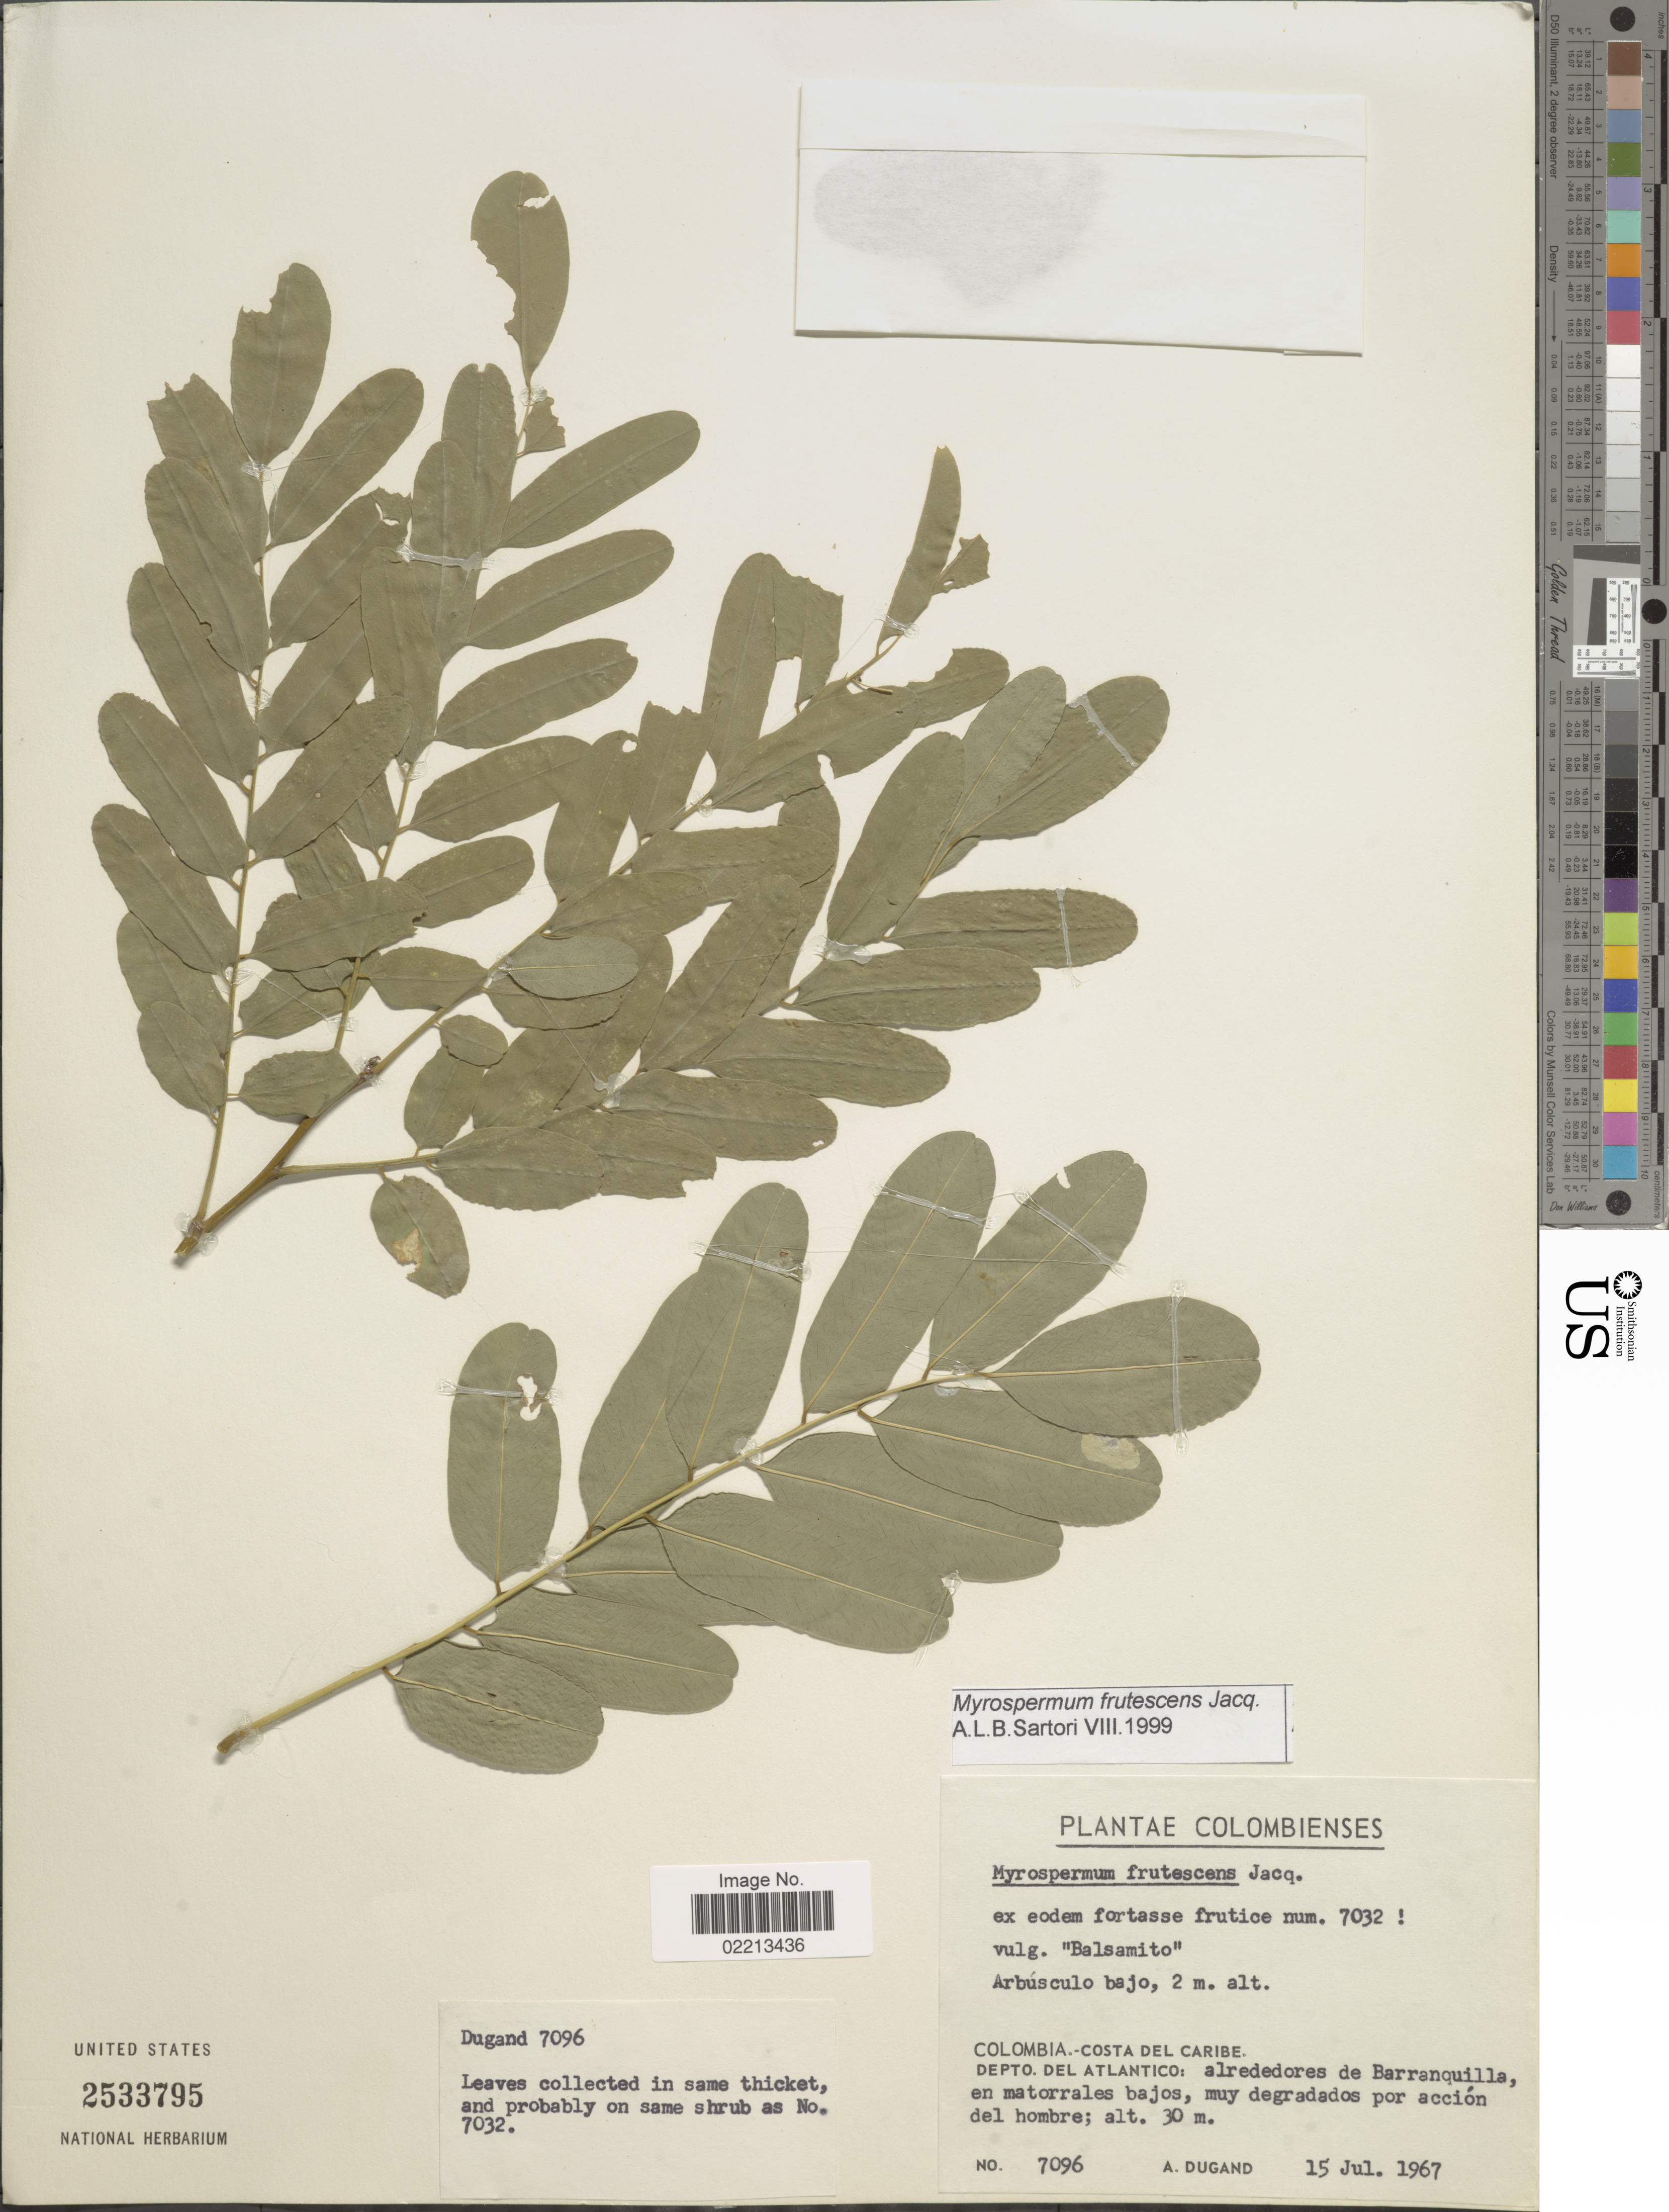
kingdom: Plantae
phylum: Tracheophyta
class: Magnoliopsida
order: Fabales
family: Fabaceae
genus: Myrospermum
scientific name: Myrospermum frutescens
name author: Jacq.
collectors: A. Dugand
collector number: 7096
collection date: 1967-07-15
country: Colombia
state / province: Atlántico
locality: Costa del Caribe, alrededores de Barranquilla, en matorrales bajos, muy degradados por accion del hombre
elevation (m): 30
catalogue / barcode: US 2533795